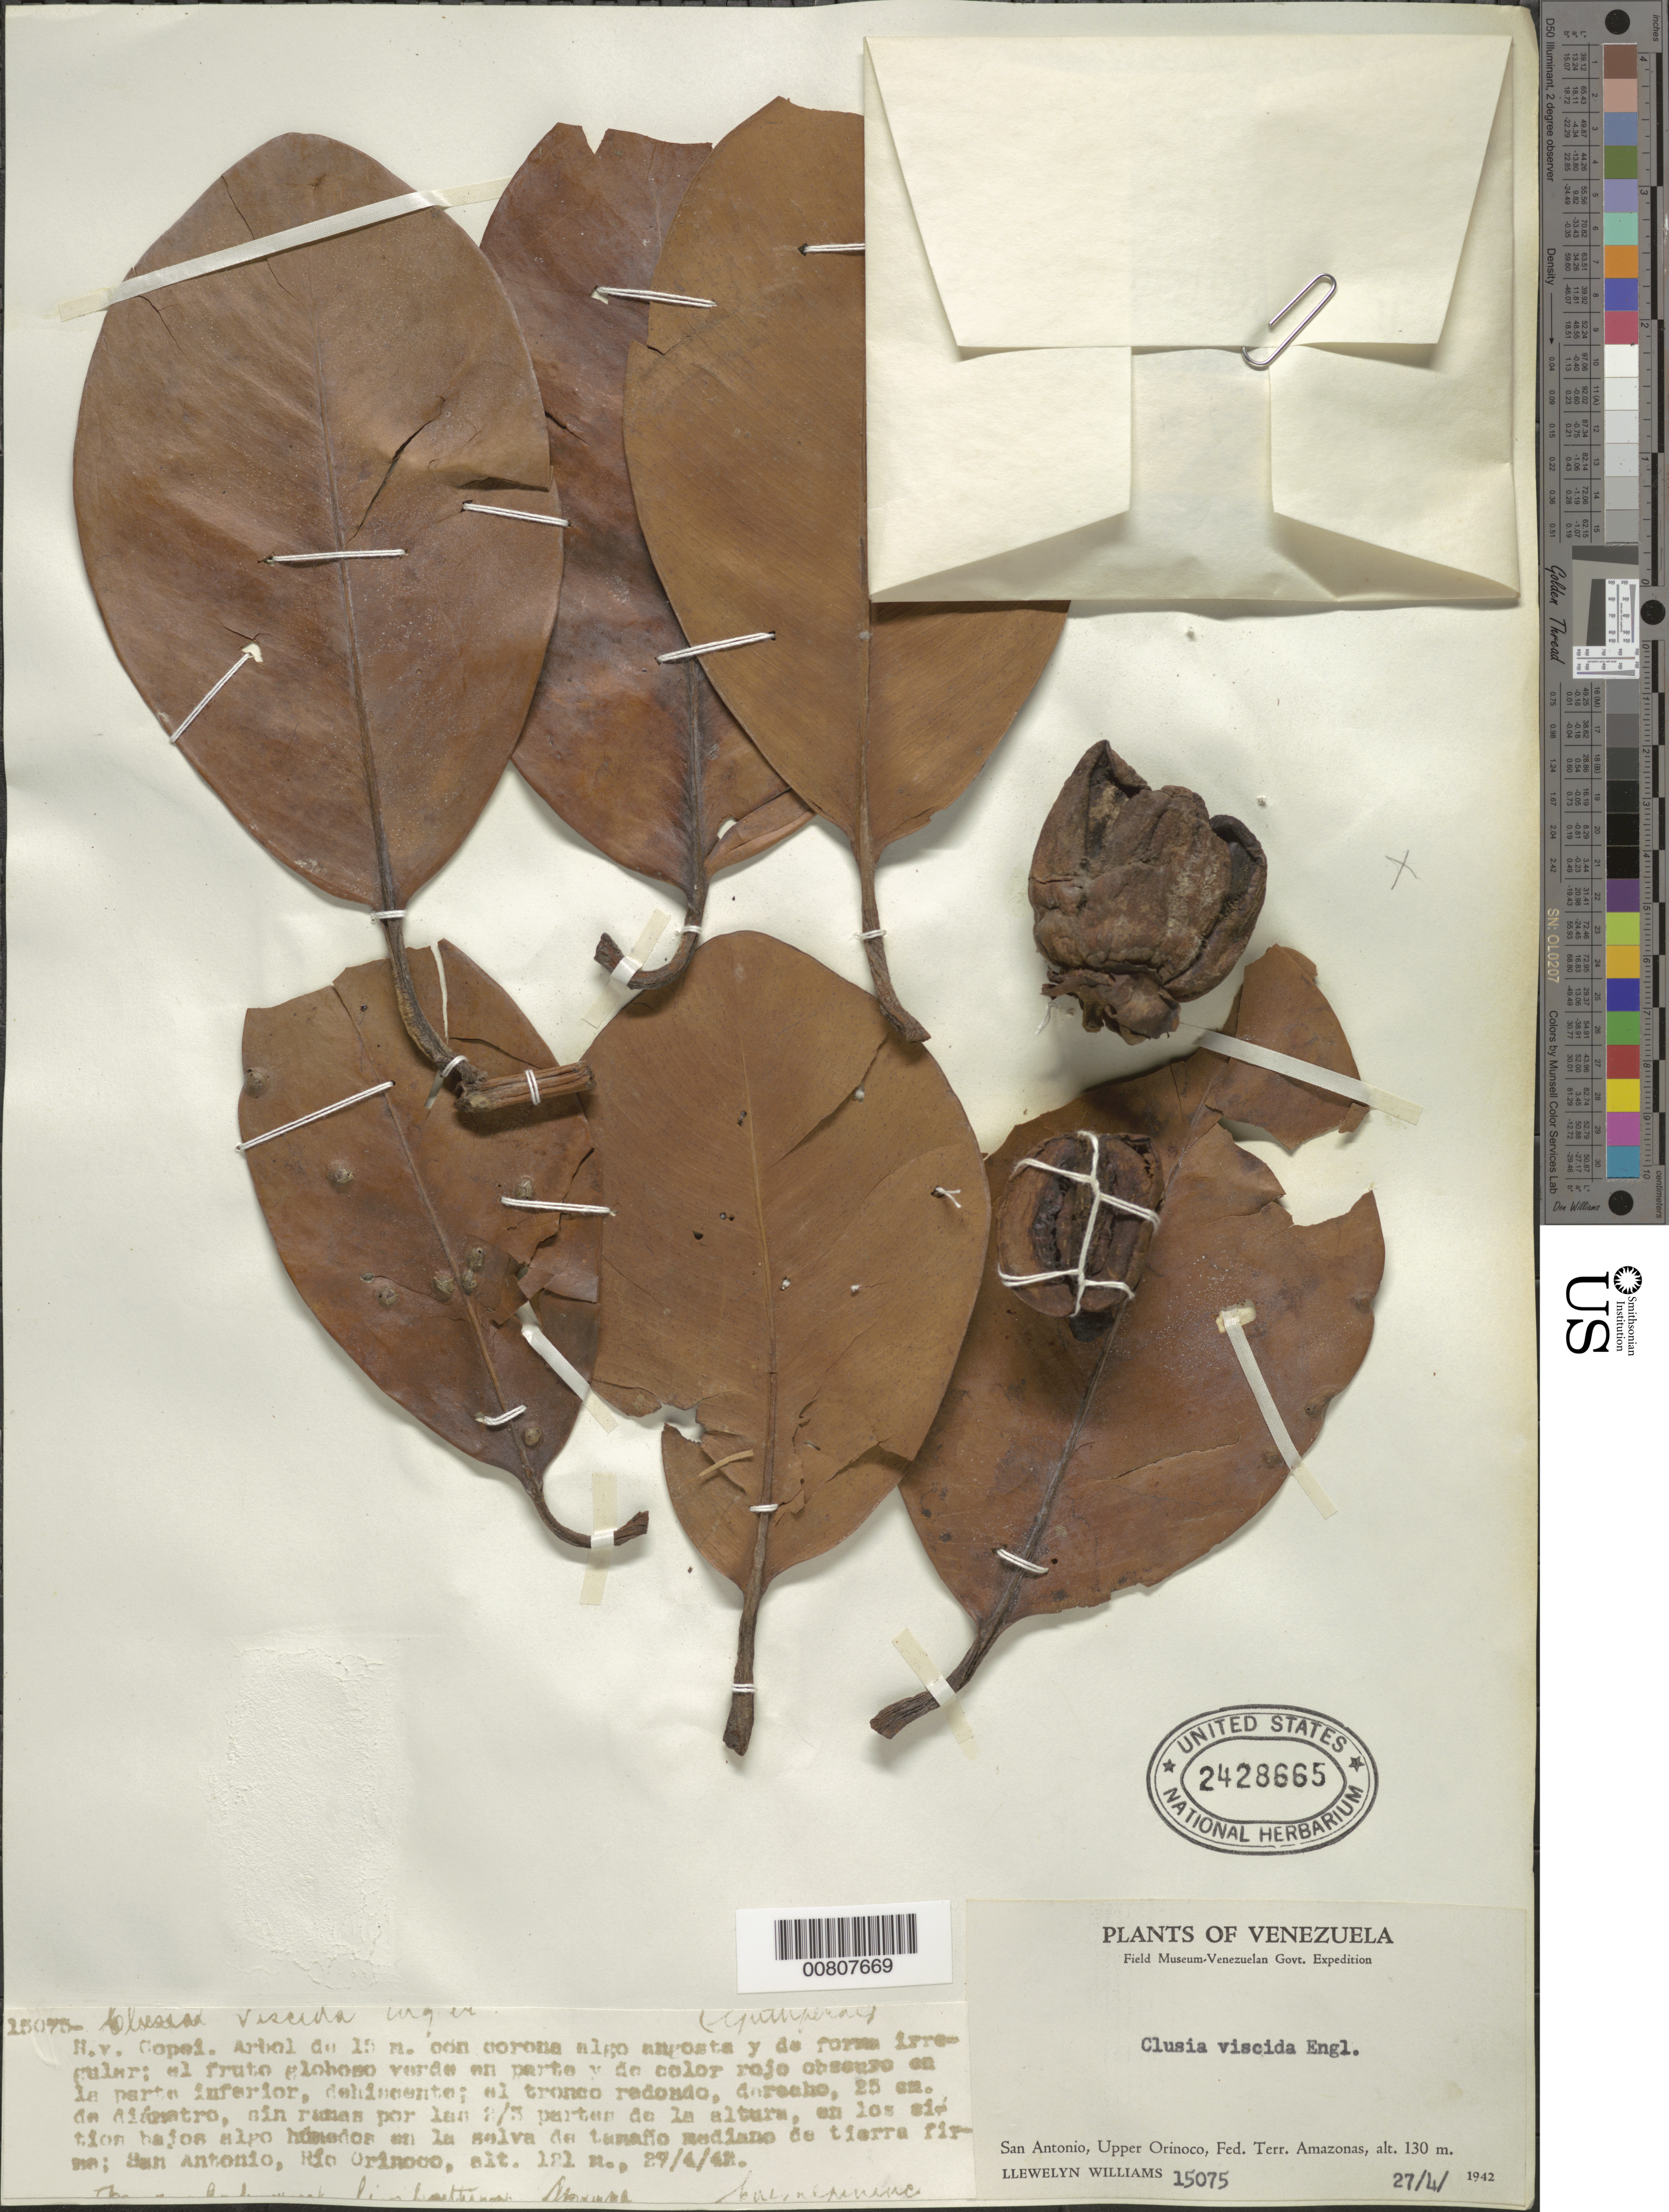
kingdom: Plantae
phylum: Tracheophyta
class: Magnoliopsida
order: Malpighiales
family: Clusiaceae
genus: Clusia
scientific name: Clusia viscida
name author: Engl.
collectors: Ll. Williams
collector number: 15075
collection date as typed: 27-Apr-42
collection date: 1942-04-27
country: Venezuela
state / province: Amazonas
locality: San Antonio, Río Orinoco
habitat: Sitios bajos algo humedos en la selva de tamano mediano de tierra firma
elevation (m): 130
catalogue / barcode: US 2428665